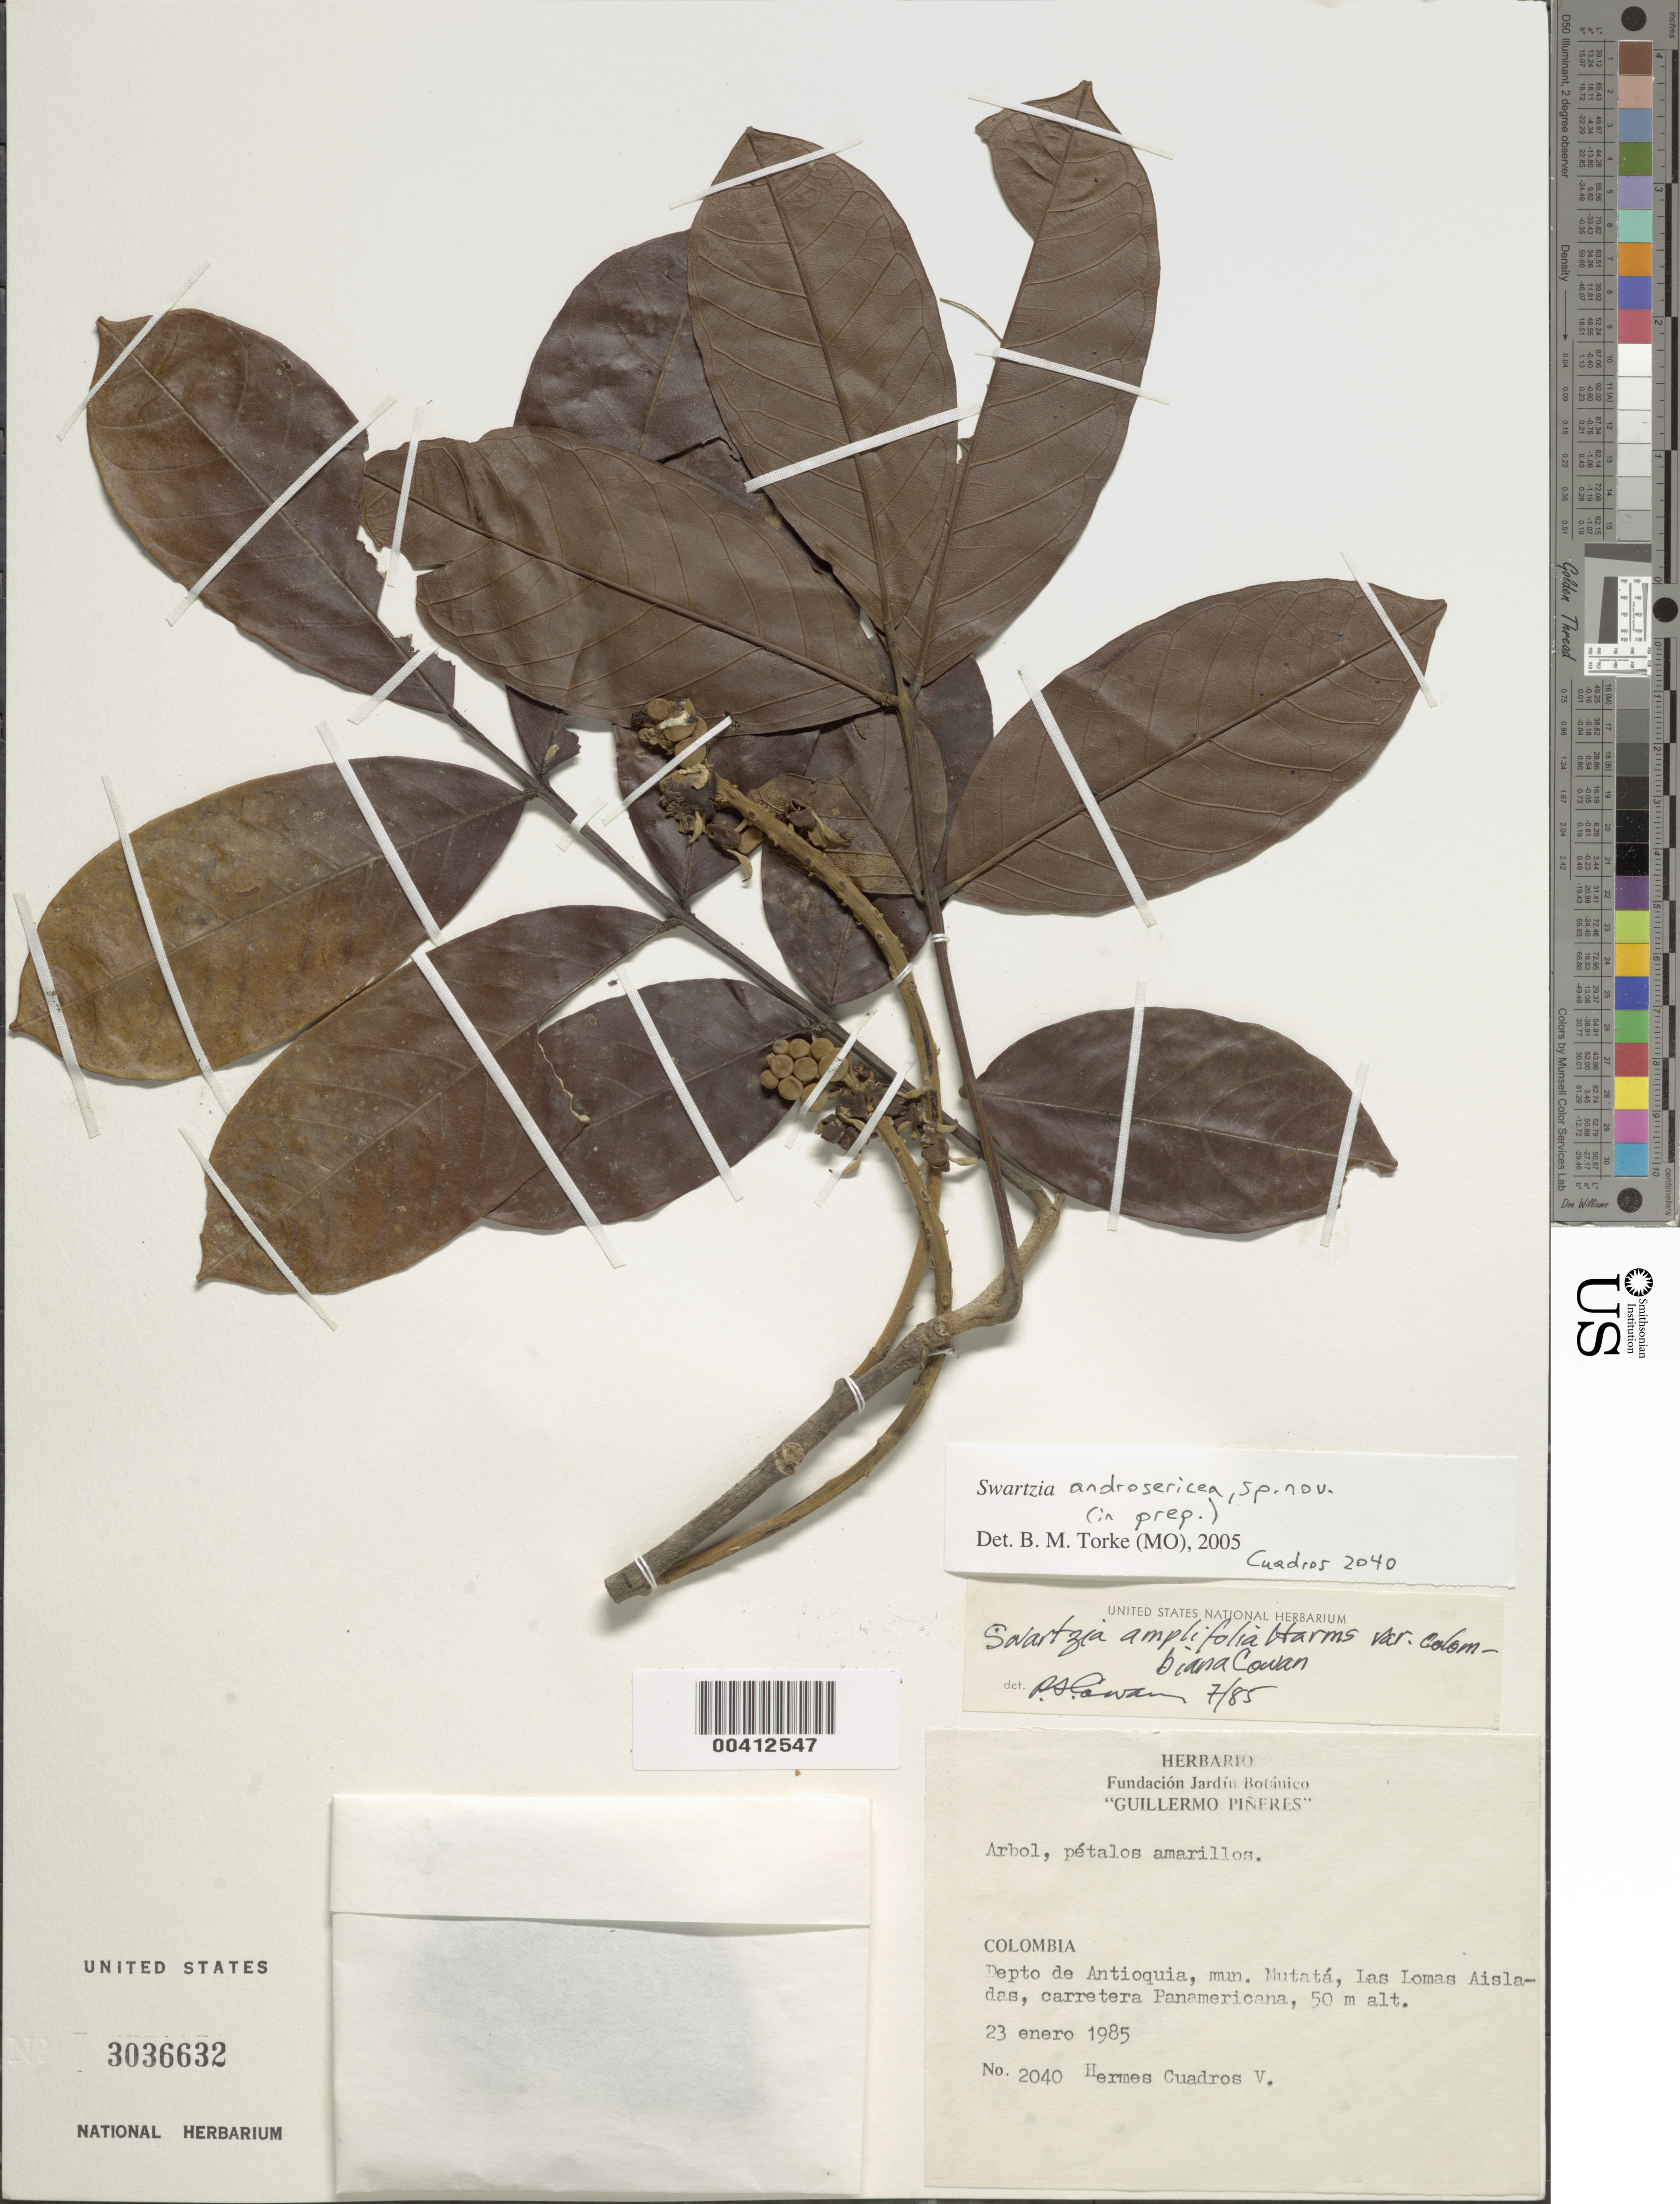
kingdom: Plantae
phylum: Tracheophyta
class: Magnoliopsida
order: Fabales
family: Fabaceae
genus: Swartzia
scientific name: Swartzia androsericea sp. nov. ined.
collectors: H. Cuadros V.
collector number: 2040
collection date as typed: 23 Jan 1985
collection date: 1985-01-23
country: Colombia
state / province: Antioquia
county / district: Mutatá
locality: Las Lomas AIsladas, Carretera PanAmericana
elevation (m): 50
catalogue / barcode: US 3036632